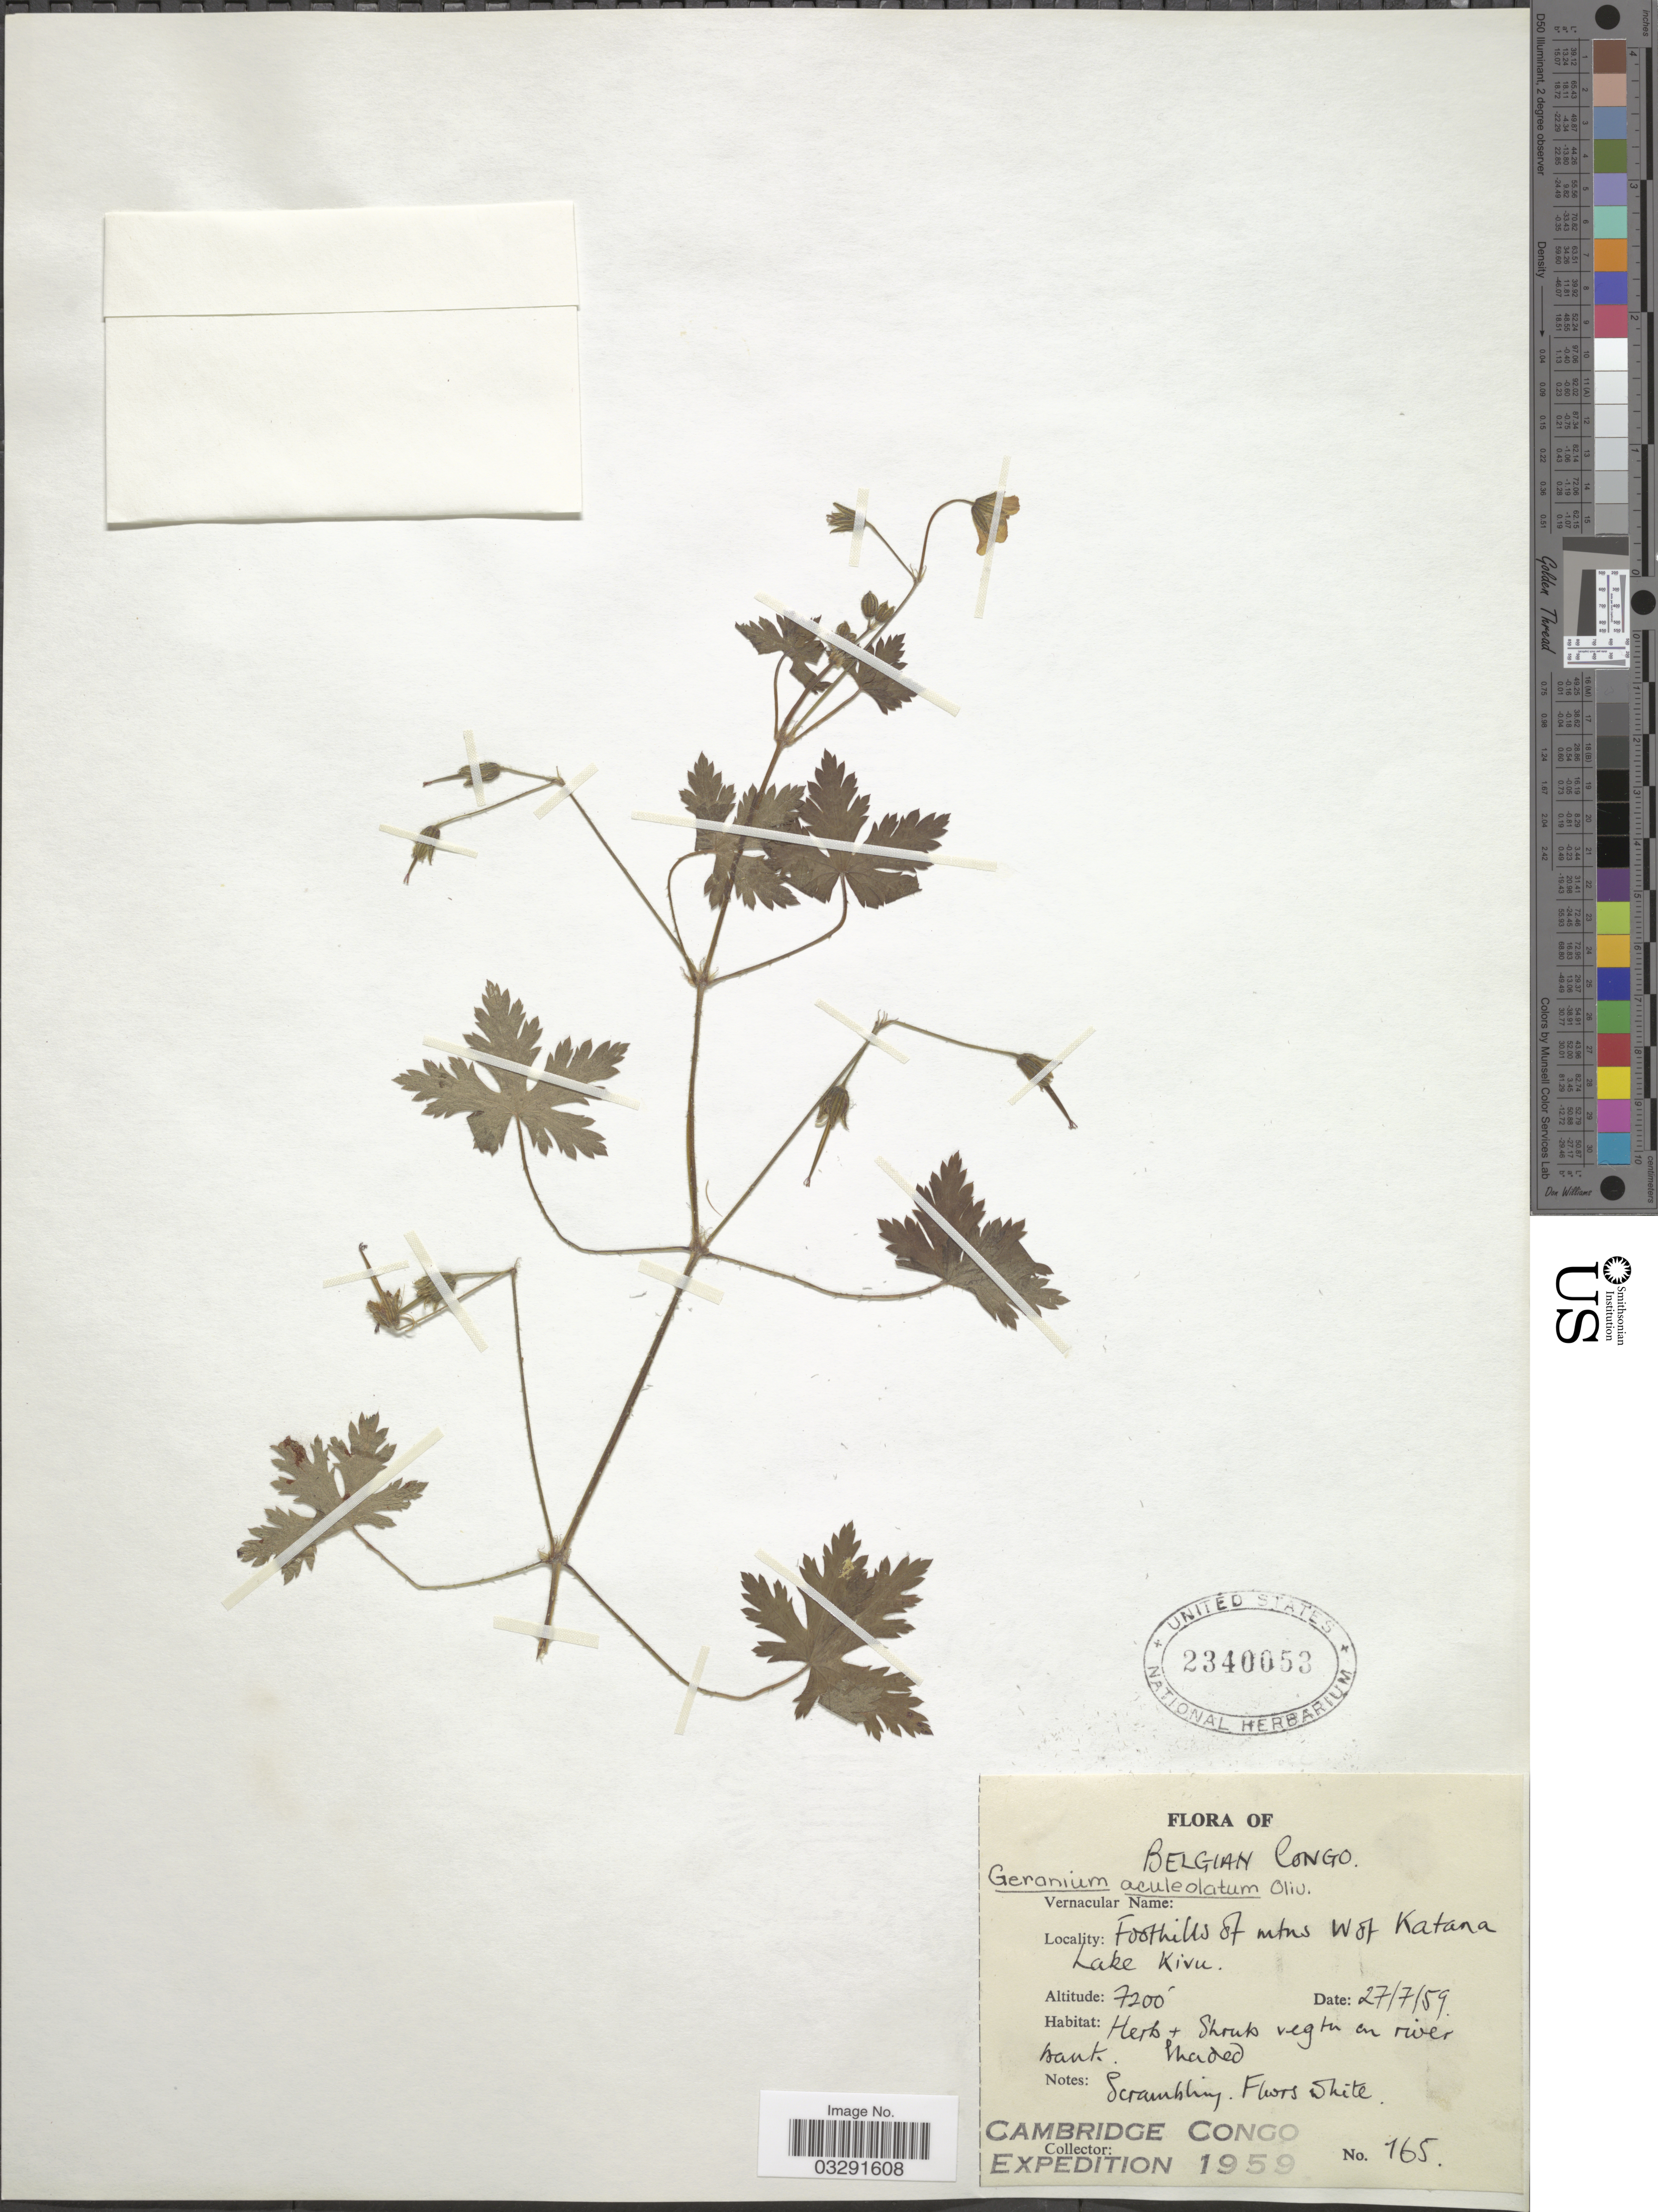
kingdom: Plantae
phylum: Tracheophyta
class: Magnoliopsida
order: Geraniales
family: Geraniaceae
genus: Geranium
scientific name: Geranium aculeolatum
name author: Oliv.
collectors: Cambridge Congo Expedition 1959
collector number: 165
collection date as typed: Transcribed d/m/y: 27/7/59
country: Congo, Democratic Republic of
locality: Belgian Congo. Foothills of mtns w of Katana. Lake Kivu.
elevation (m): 2195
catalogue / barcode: US 2340053